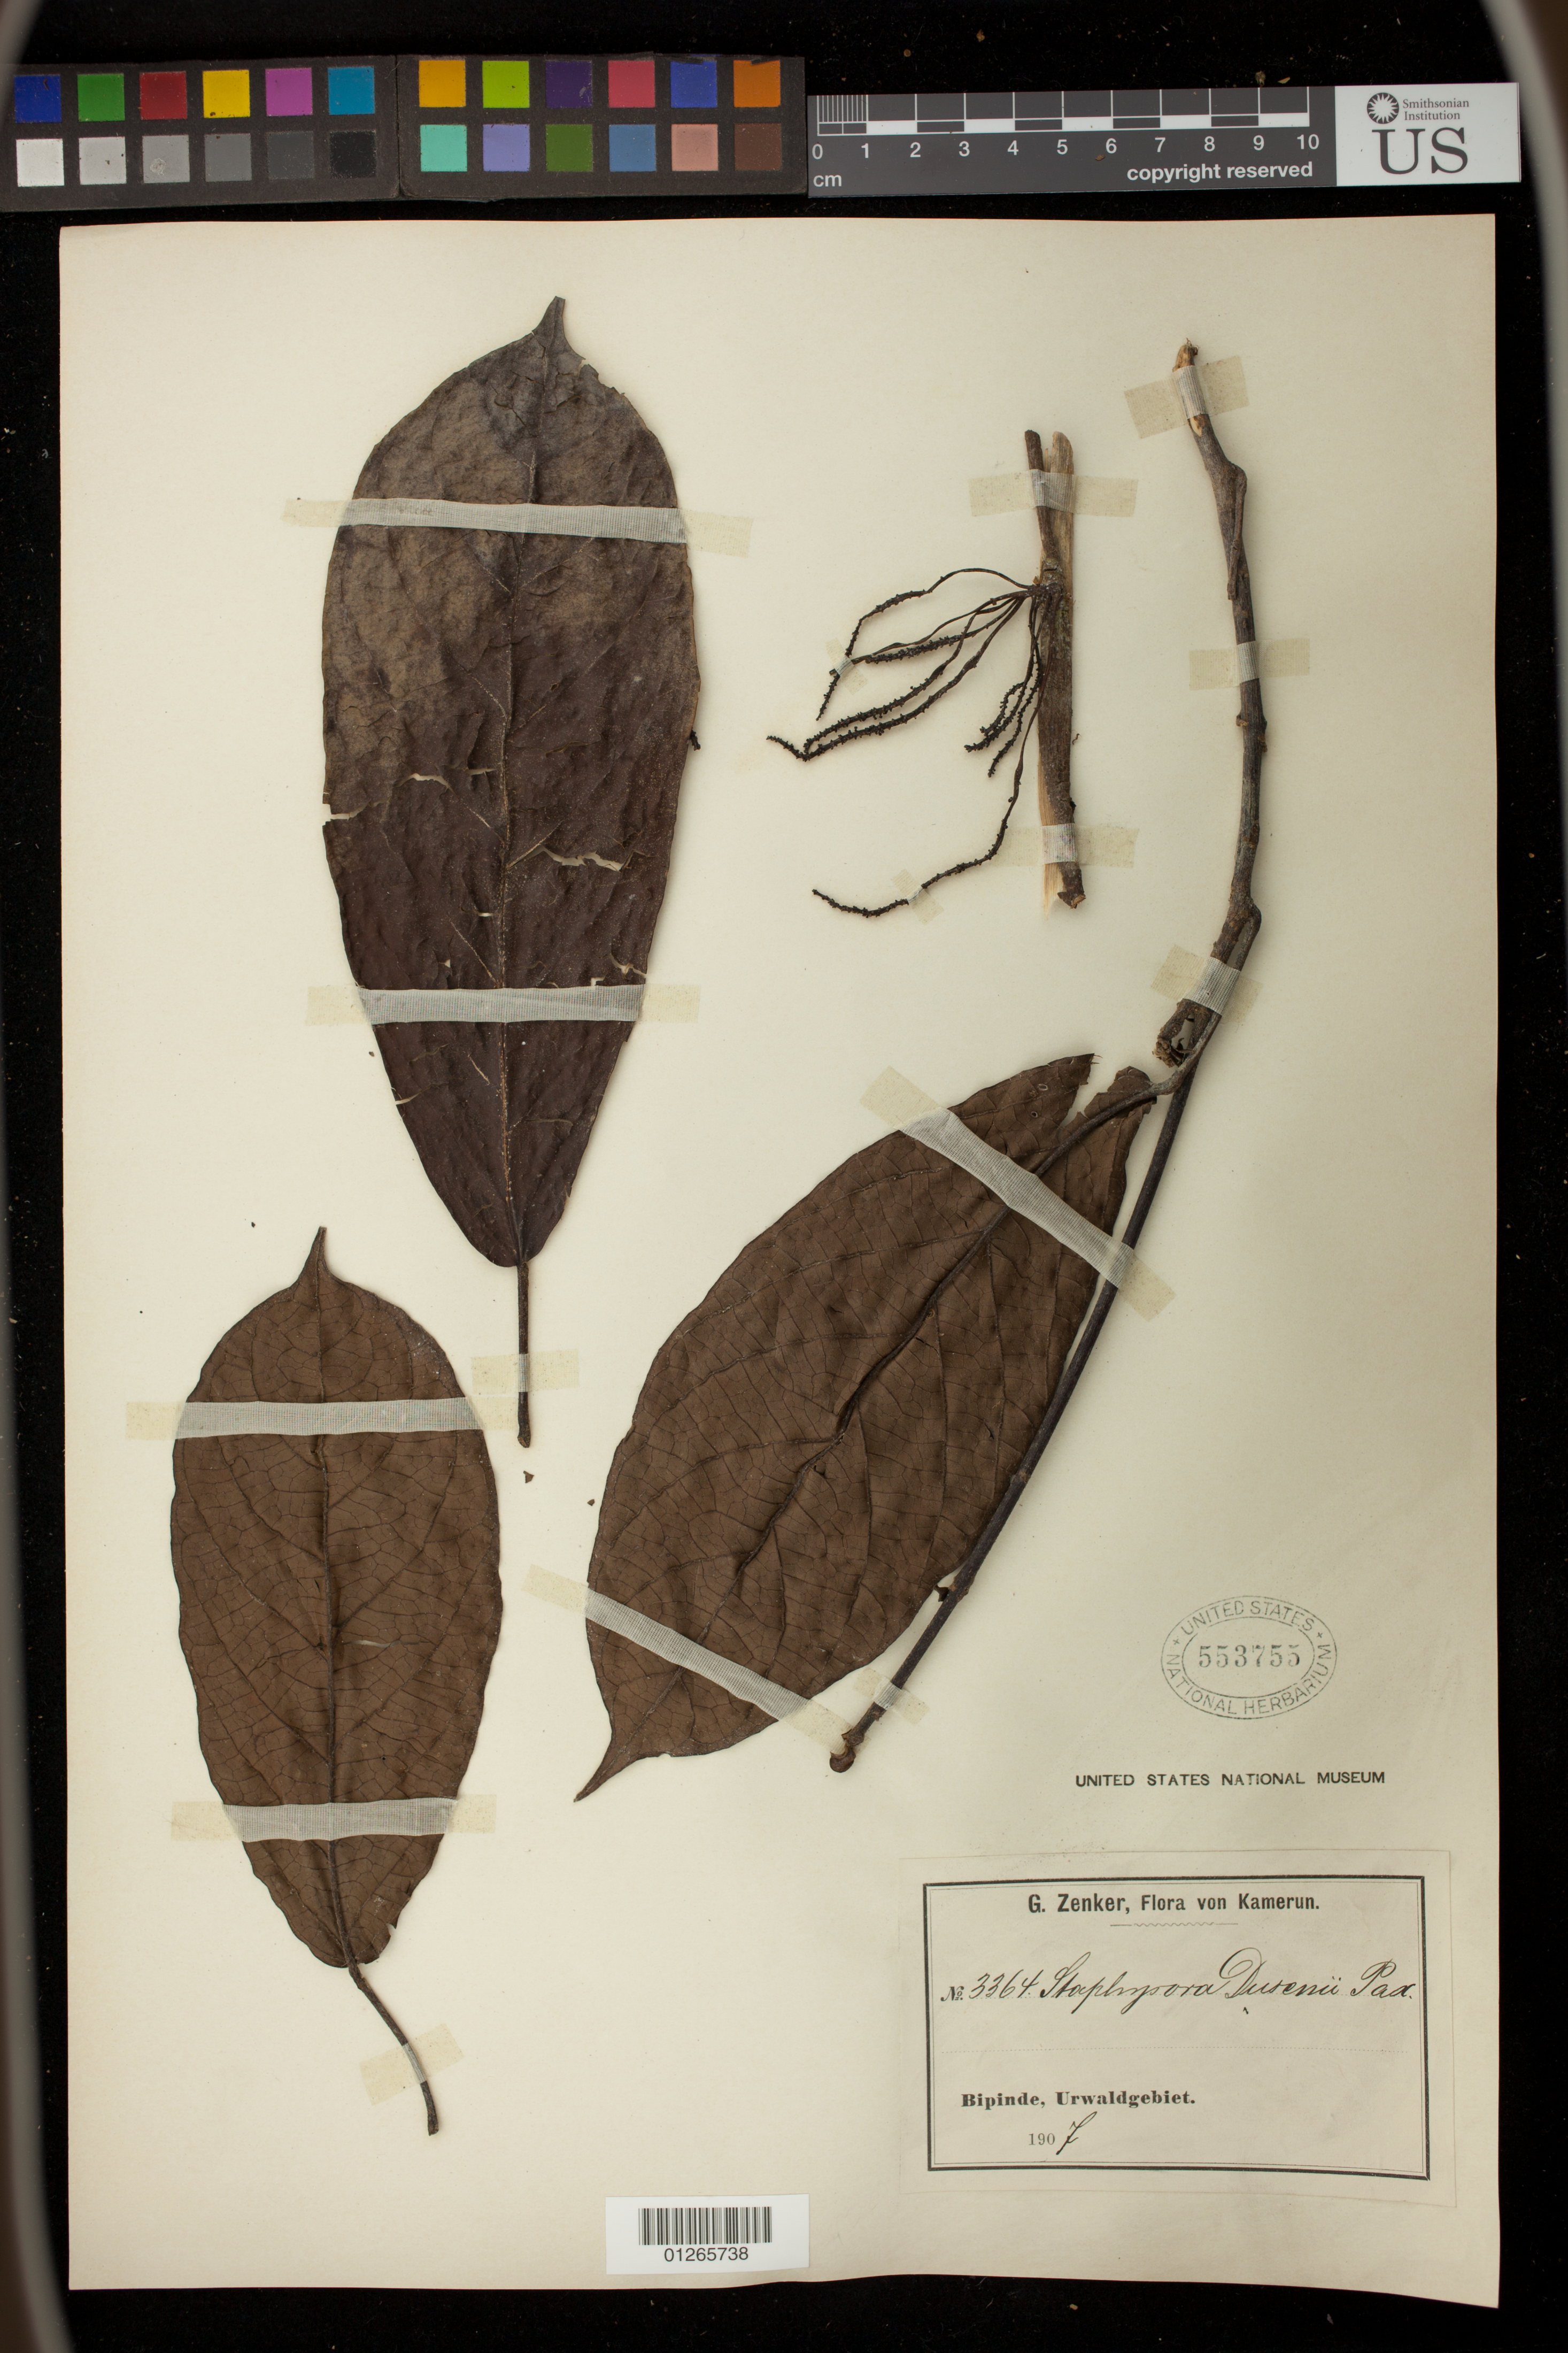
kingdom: Plantae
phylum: Tracheophyta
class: Magnoliopsida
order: Malpighiales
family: Phyllanthaceae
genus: Maesobotrya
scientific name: Maesobotrya klaineana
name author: (Pierre) J. Léonard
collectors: G. A. Zenker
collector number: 3364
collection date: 1907-01-01/1907-12-31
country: Cameroon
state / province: Sud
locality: Bipinde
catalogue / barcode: US 553755